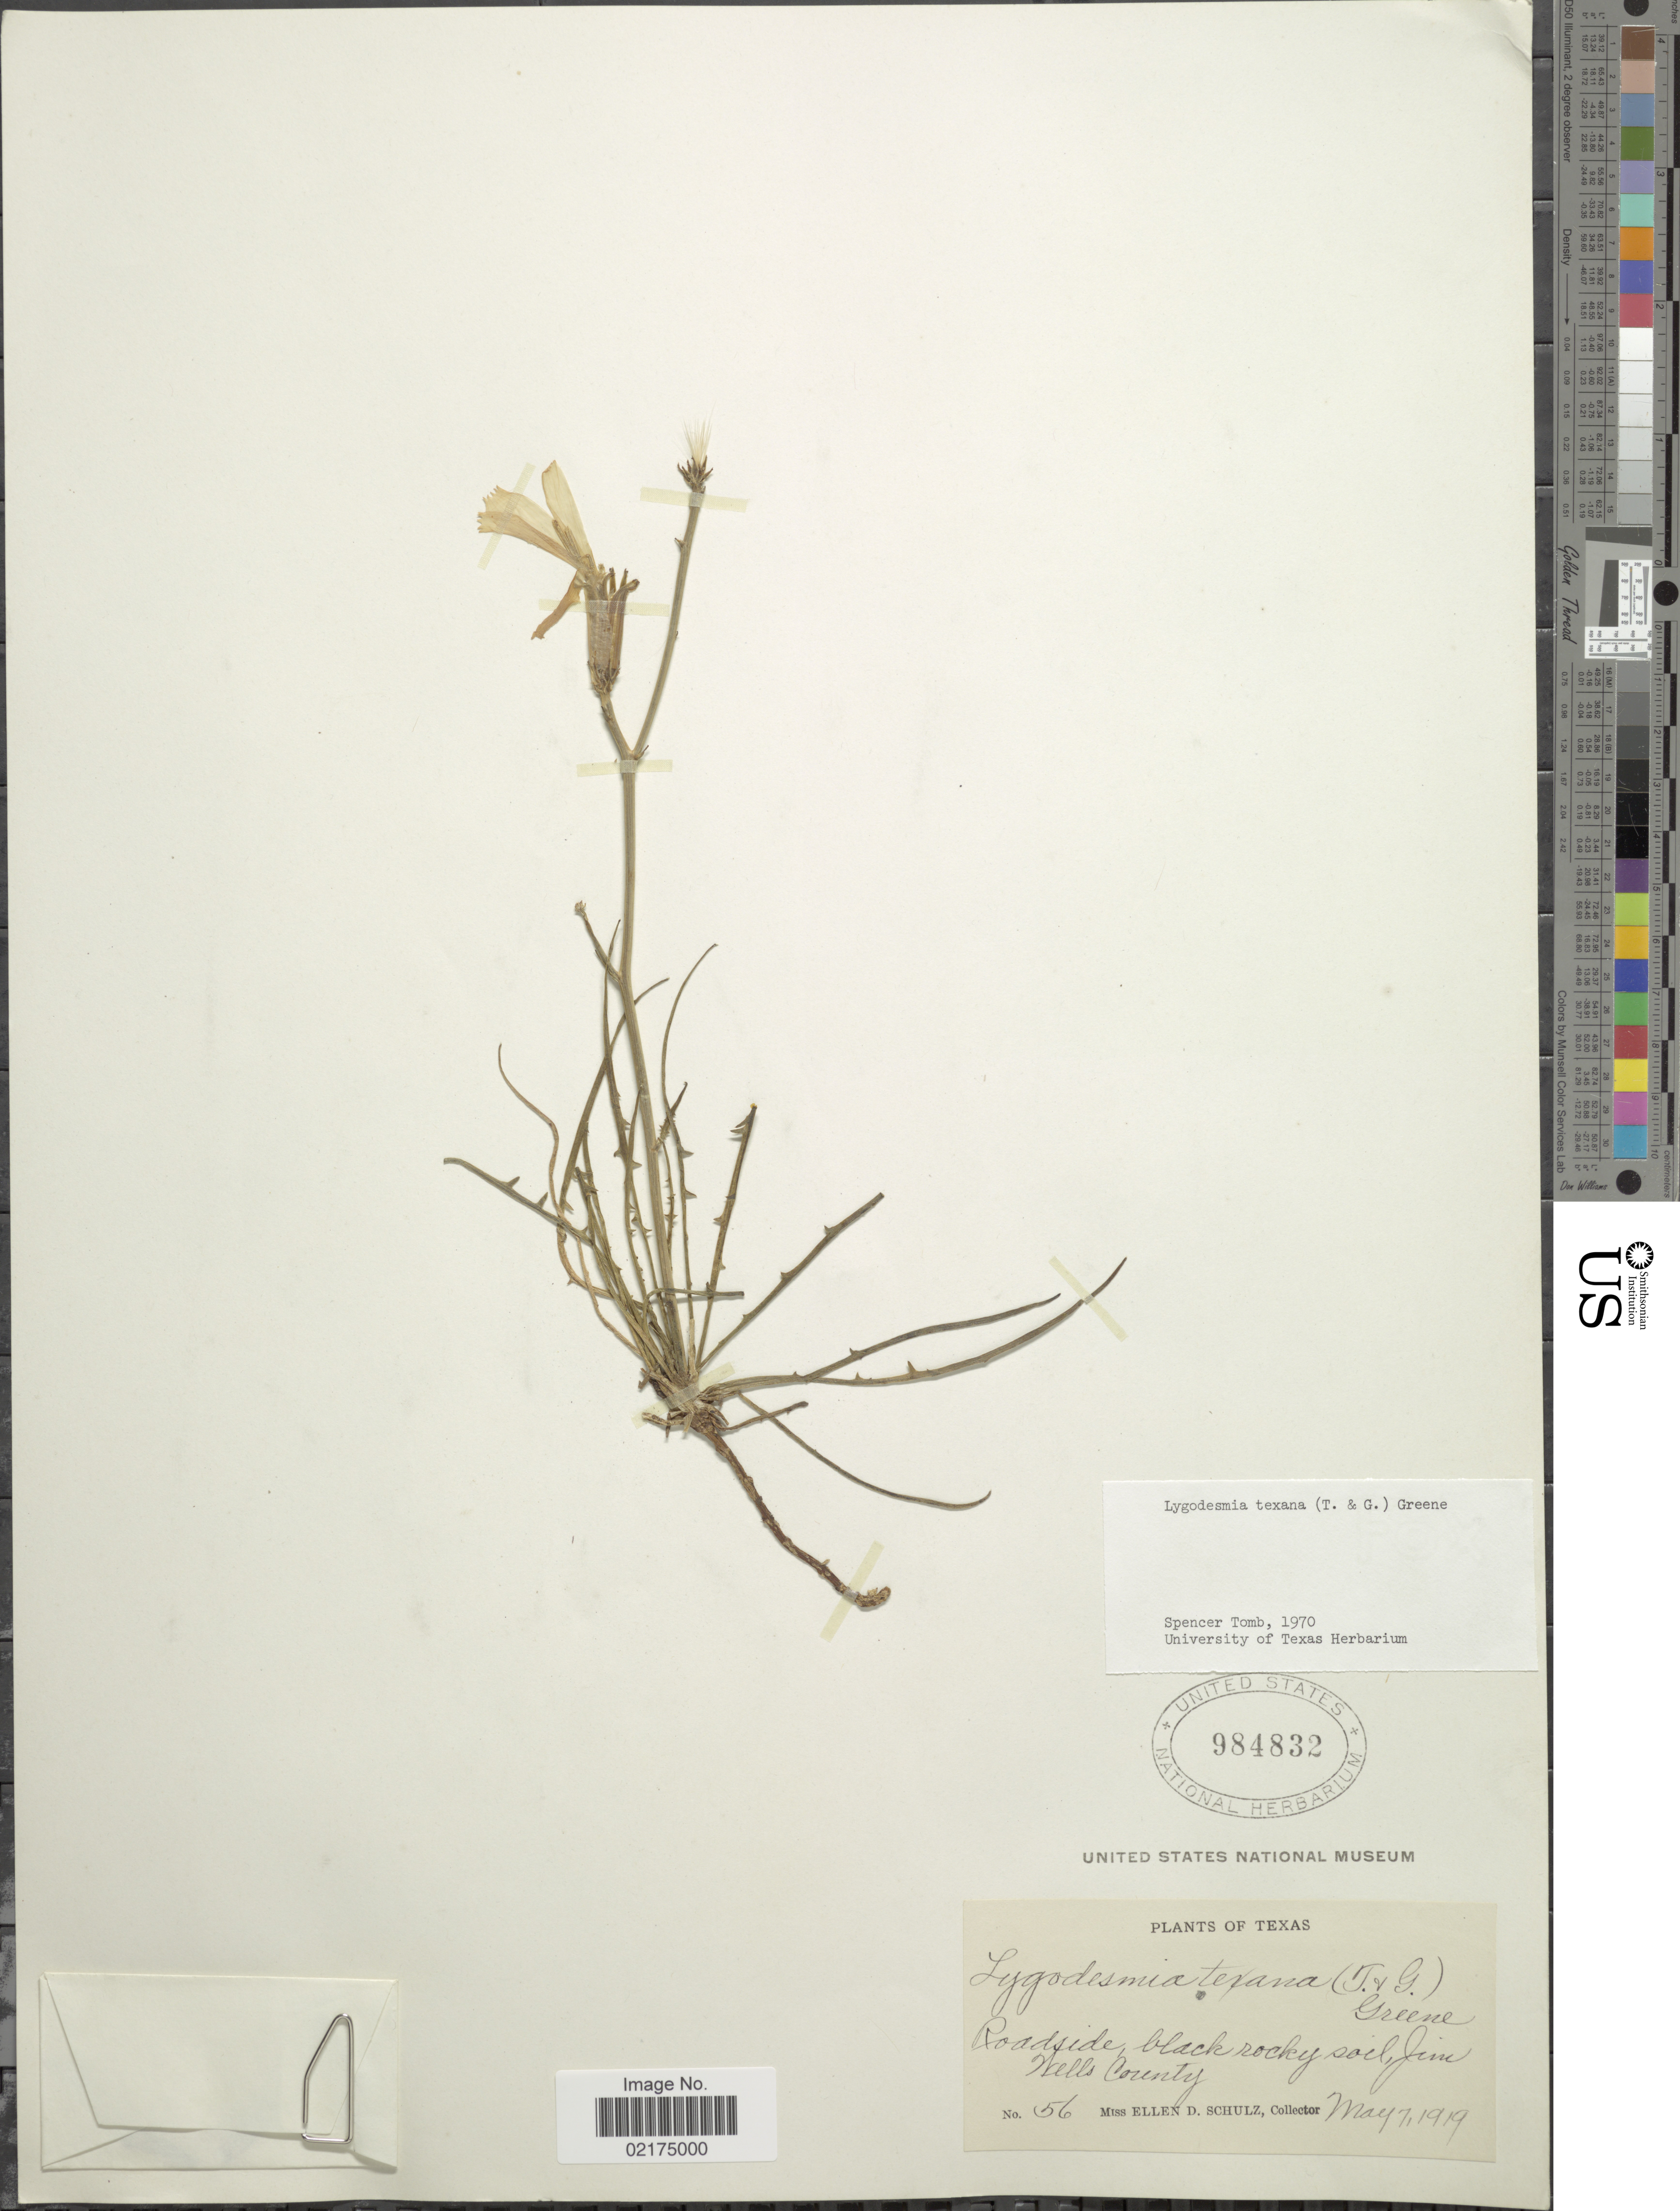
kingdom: Plantae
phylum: Tracheophyta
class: Magnoliopsida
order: Asterales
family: Asteraceae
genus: Lygodesmia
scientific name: Lygodesmia texana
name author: (Torr. & A. Gray) Greene ex Small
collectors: E. D. Schulz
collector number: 56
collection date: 1919-05-07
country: United States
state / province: Texas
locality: Jim Wells County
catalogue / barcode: US 984832